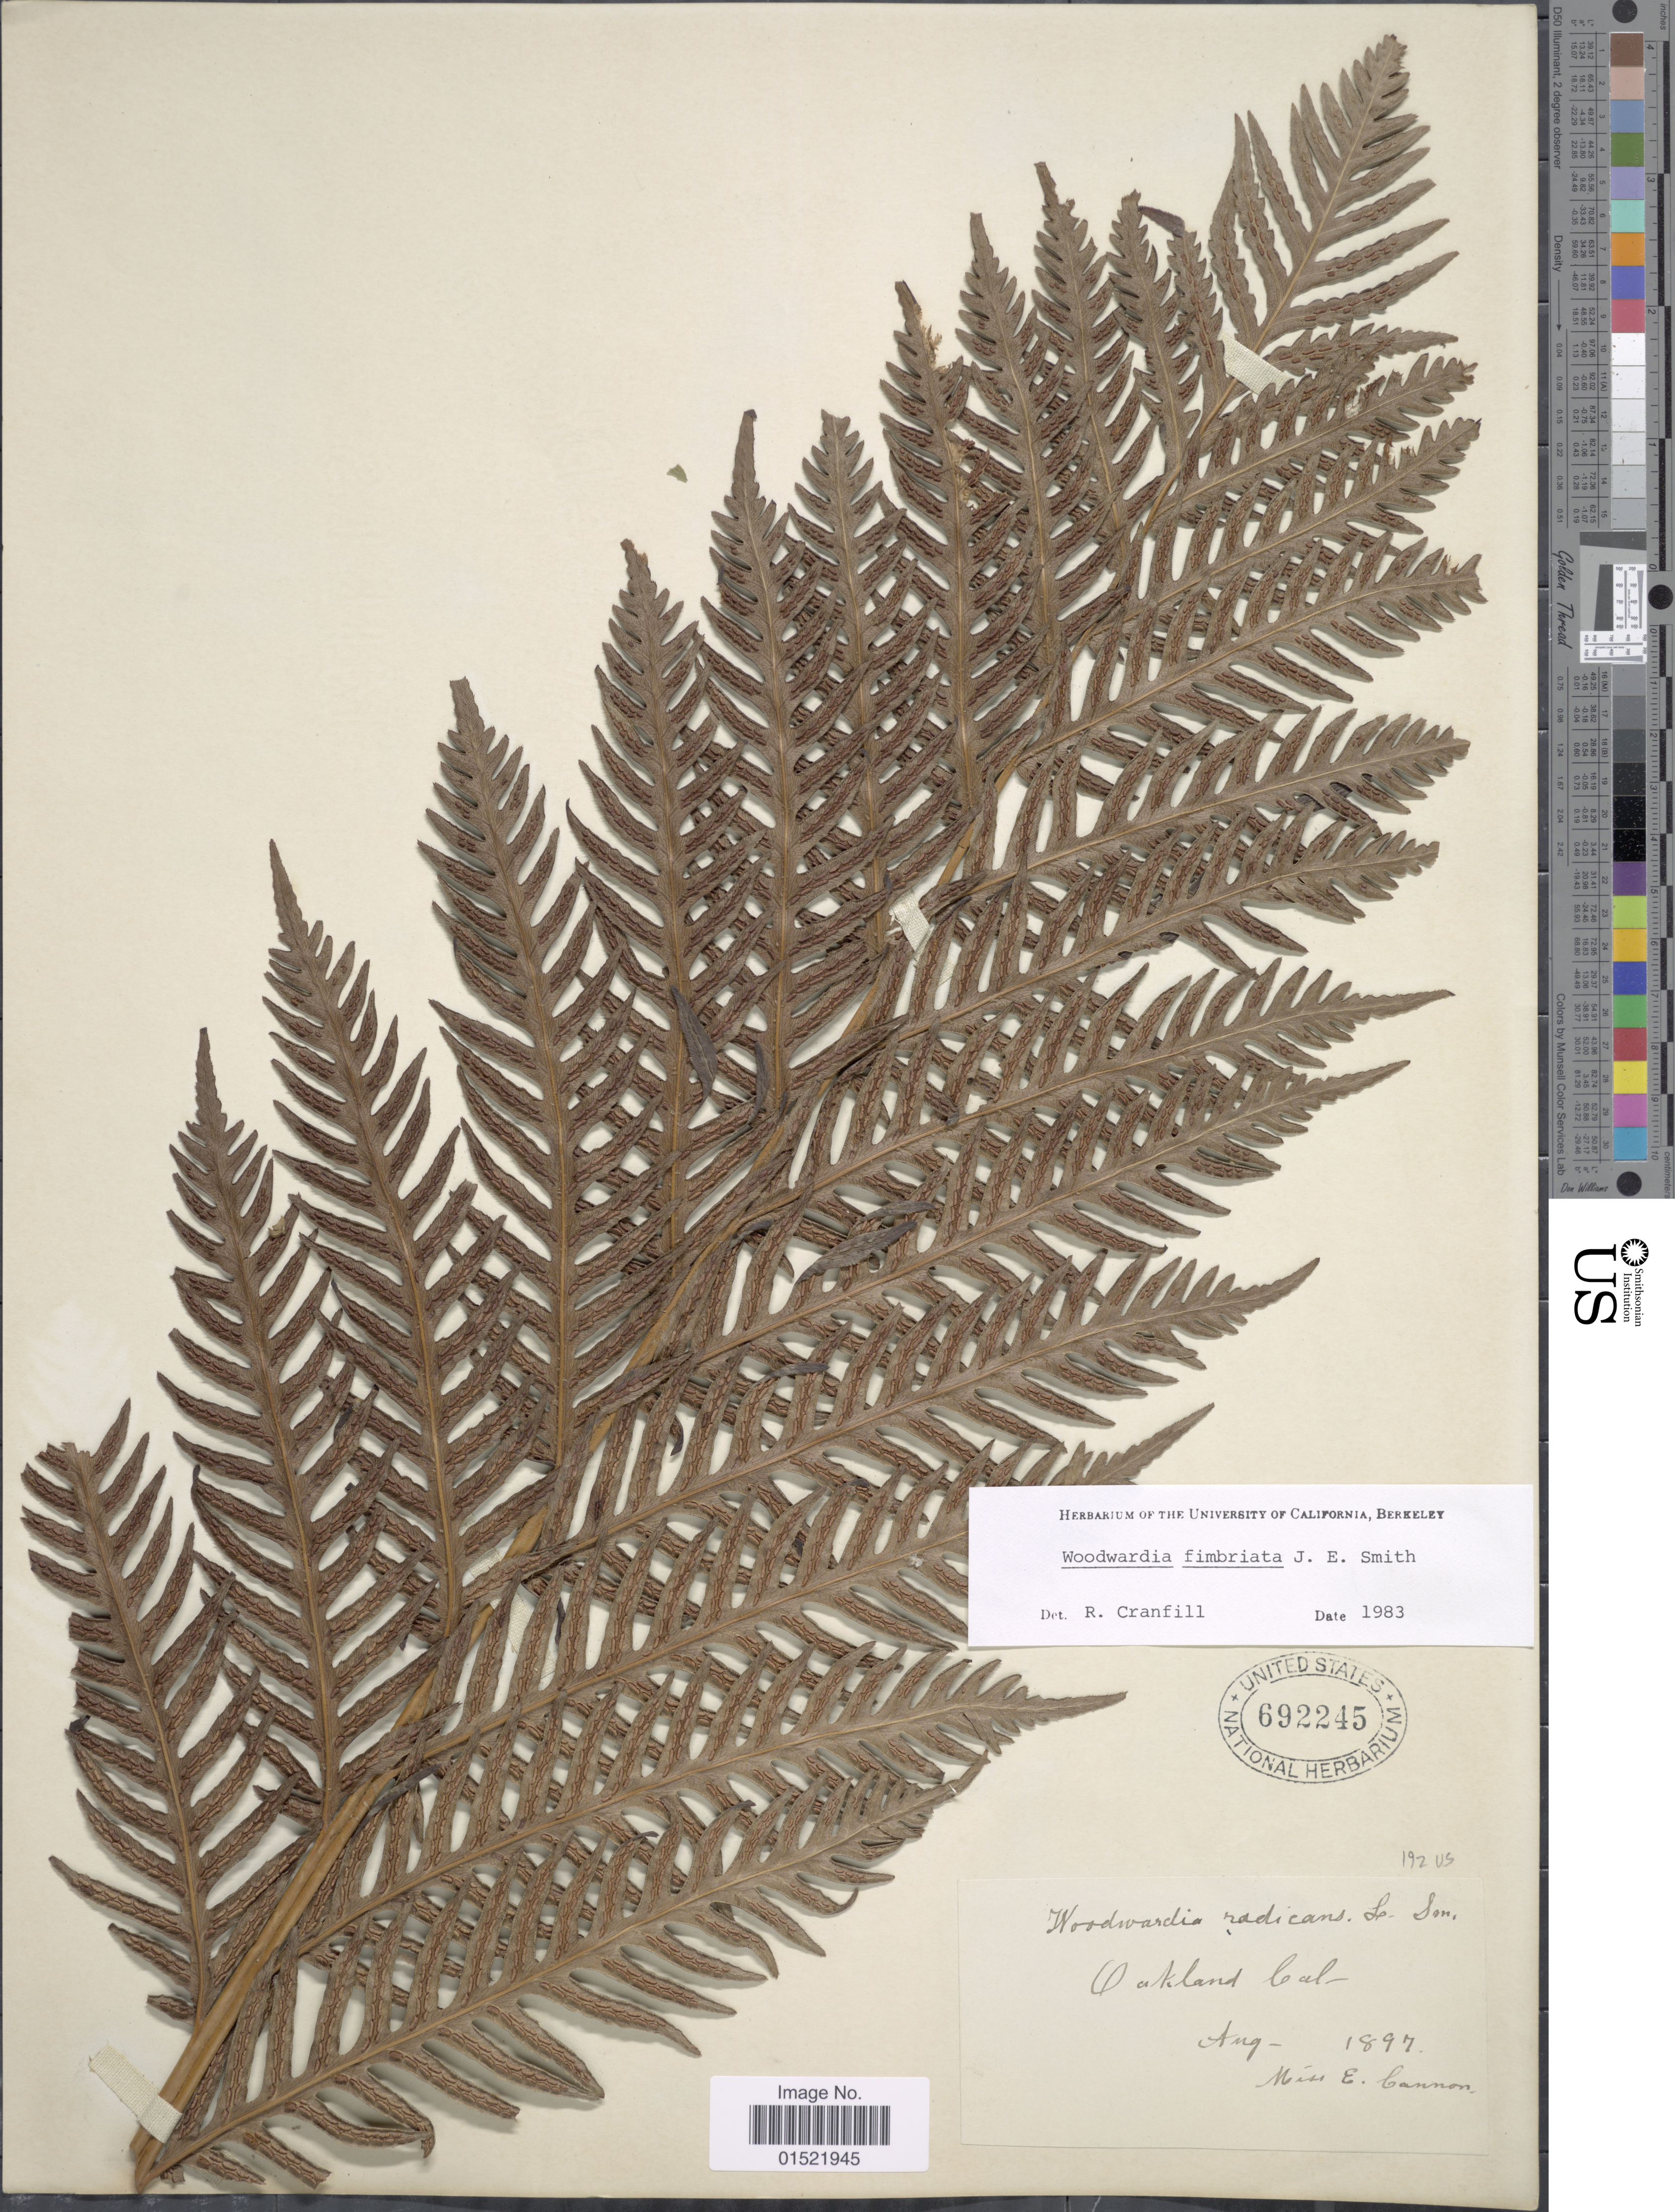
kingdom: Plantae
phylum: Tracheophyta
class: Polypodiopsida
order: Polypodiales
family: Blechnaceae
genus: Woodwardia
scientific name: Woodwardia fimbriata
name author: Sm.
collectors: E. Cannon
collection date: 1897-08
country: United States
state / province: California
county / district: Alameda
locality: Oakland, Cal.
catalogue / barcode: US 692245